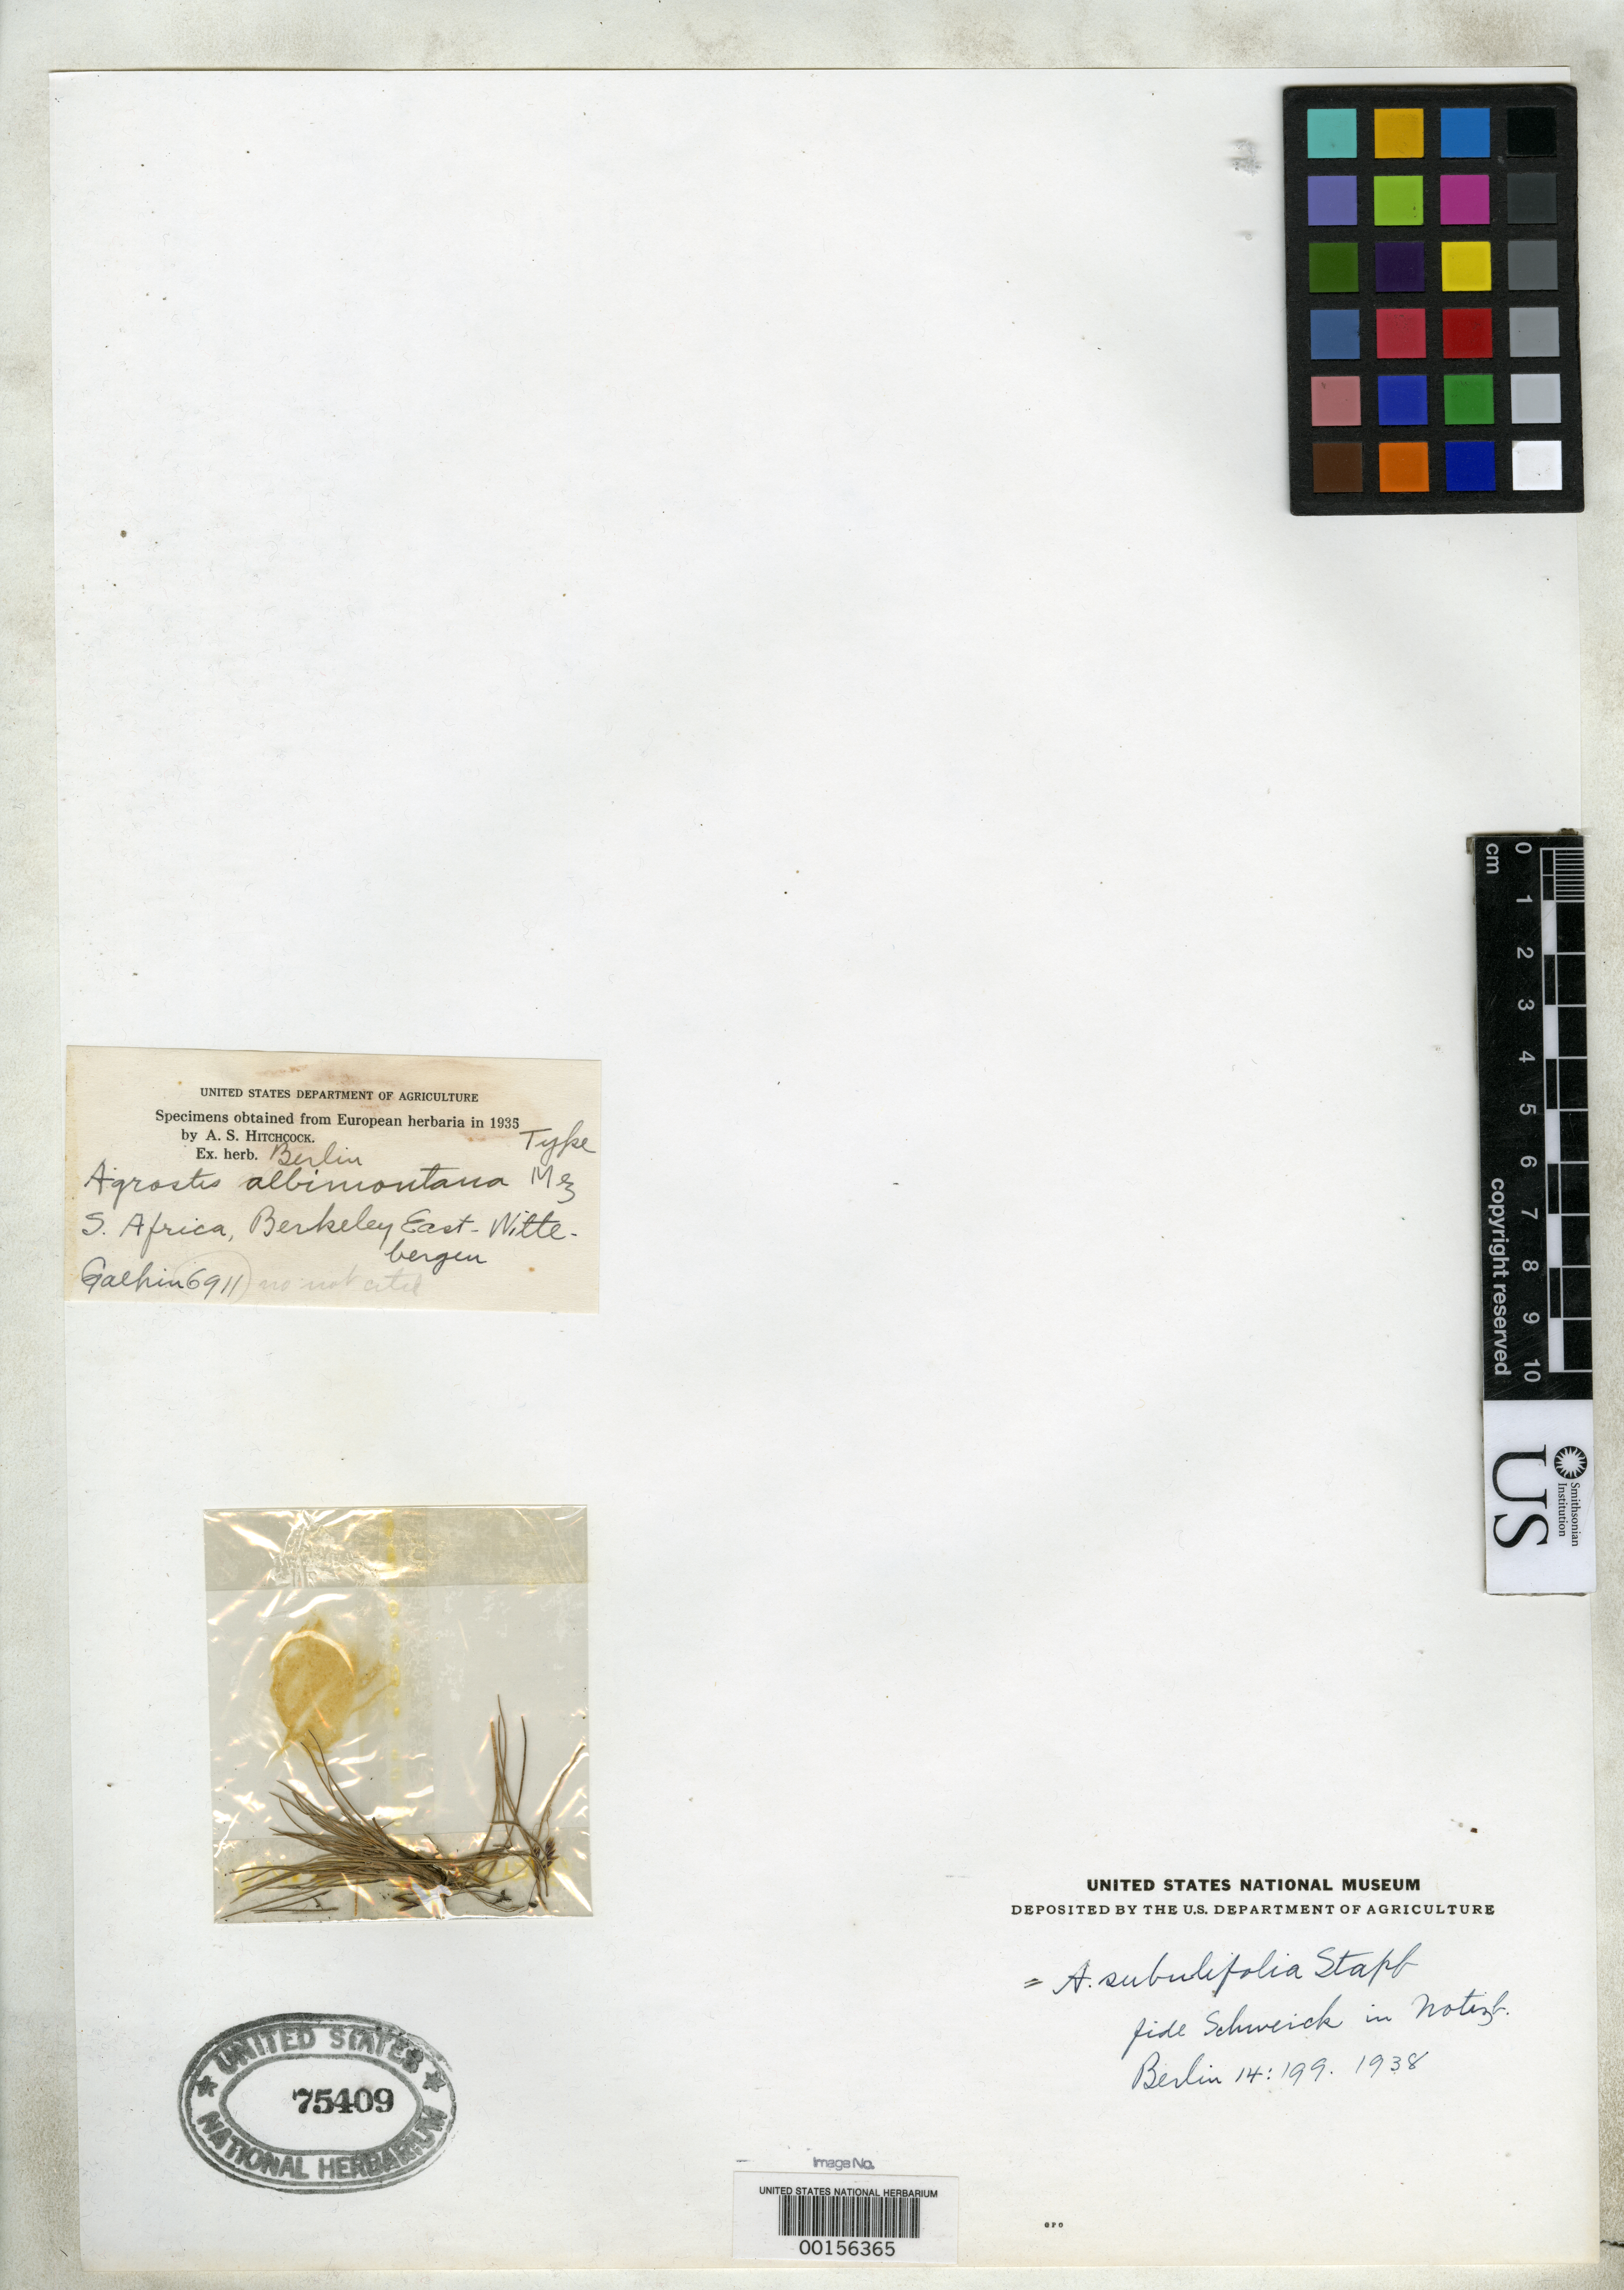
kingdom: Plantae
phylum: Tracheophyta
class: Liliopsida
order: Poales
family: Poaceae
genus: Agrostis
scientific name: Agrostis albimontana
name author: Mez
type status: Type Fragment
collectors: E. Galpin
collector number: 6911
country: South Africa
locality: Kapgebiet, Barkly east, Wittebergen.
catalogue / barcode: US 75409